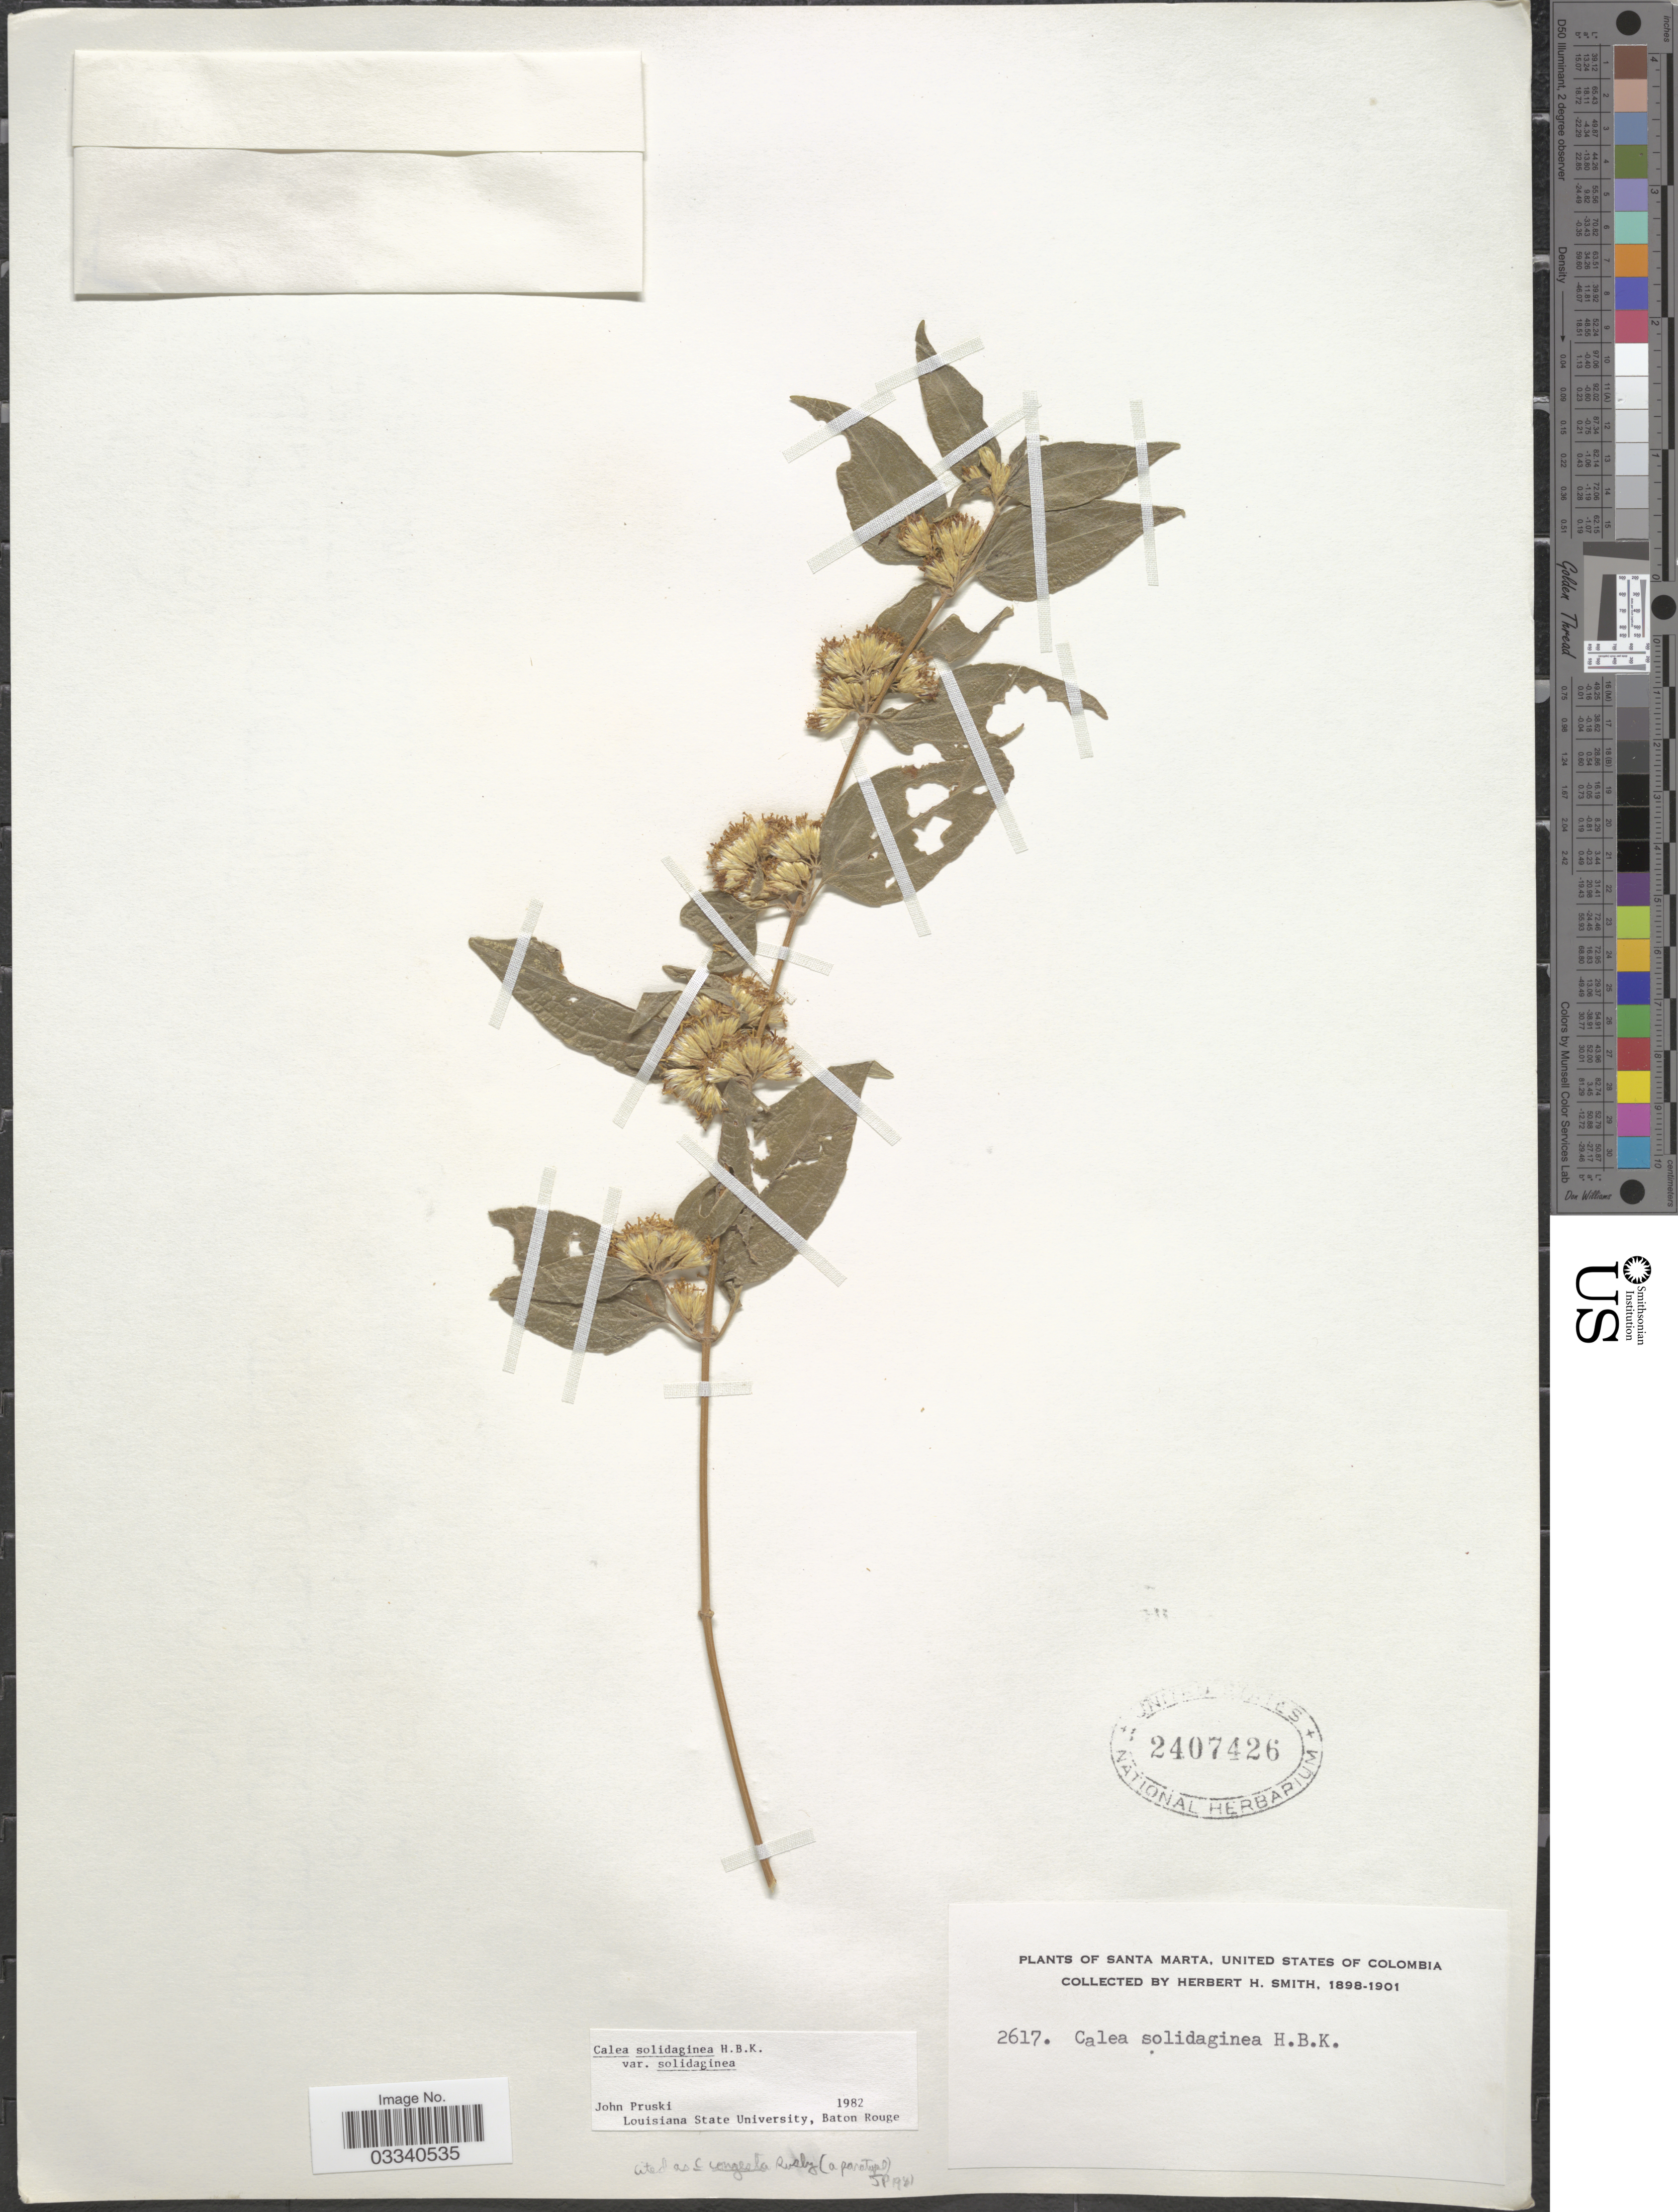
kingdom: Plantae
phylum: Tracheophyta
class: Magnoliopsida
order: Asterales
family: Asteraceae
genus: Calea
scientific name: Calea solidaginea var. solidaginea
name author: Kunth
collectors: Herbert H. Smith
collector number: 2617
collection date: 1898/1901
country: Colombia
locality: Santa Marta, United States of Colombia.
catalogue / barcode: US 2407426